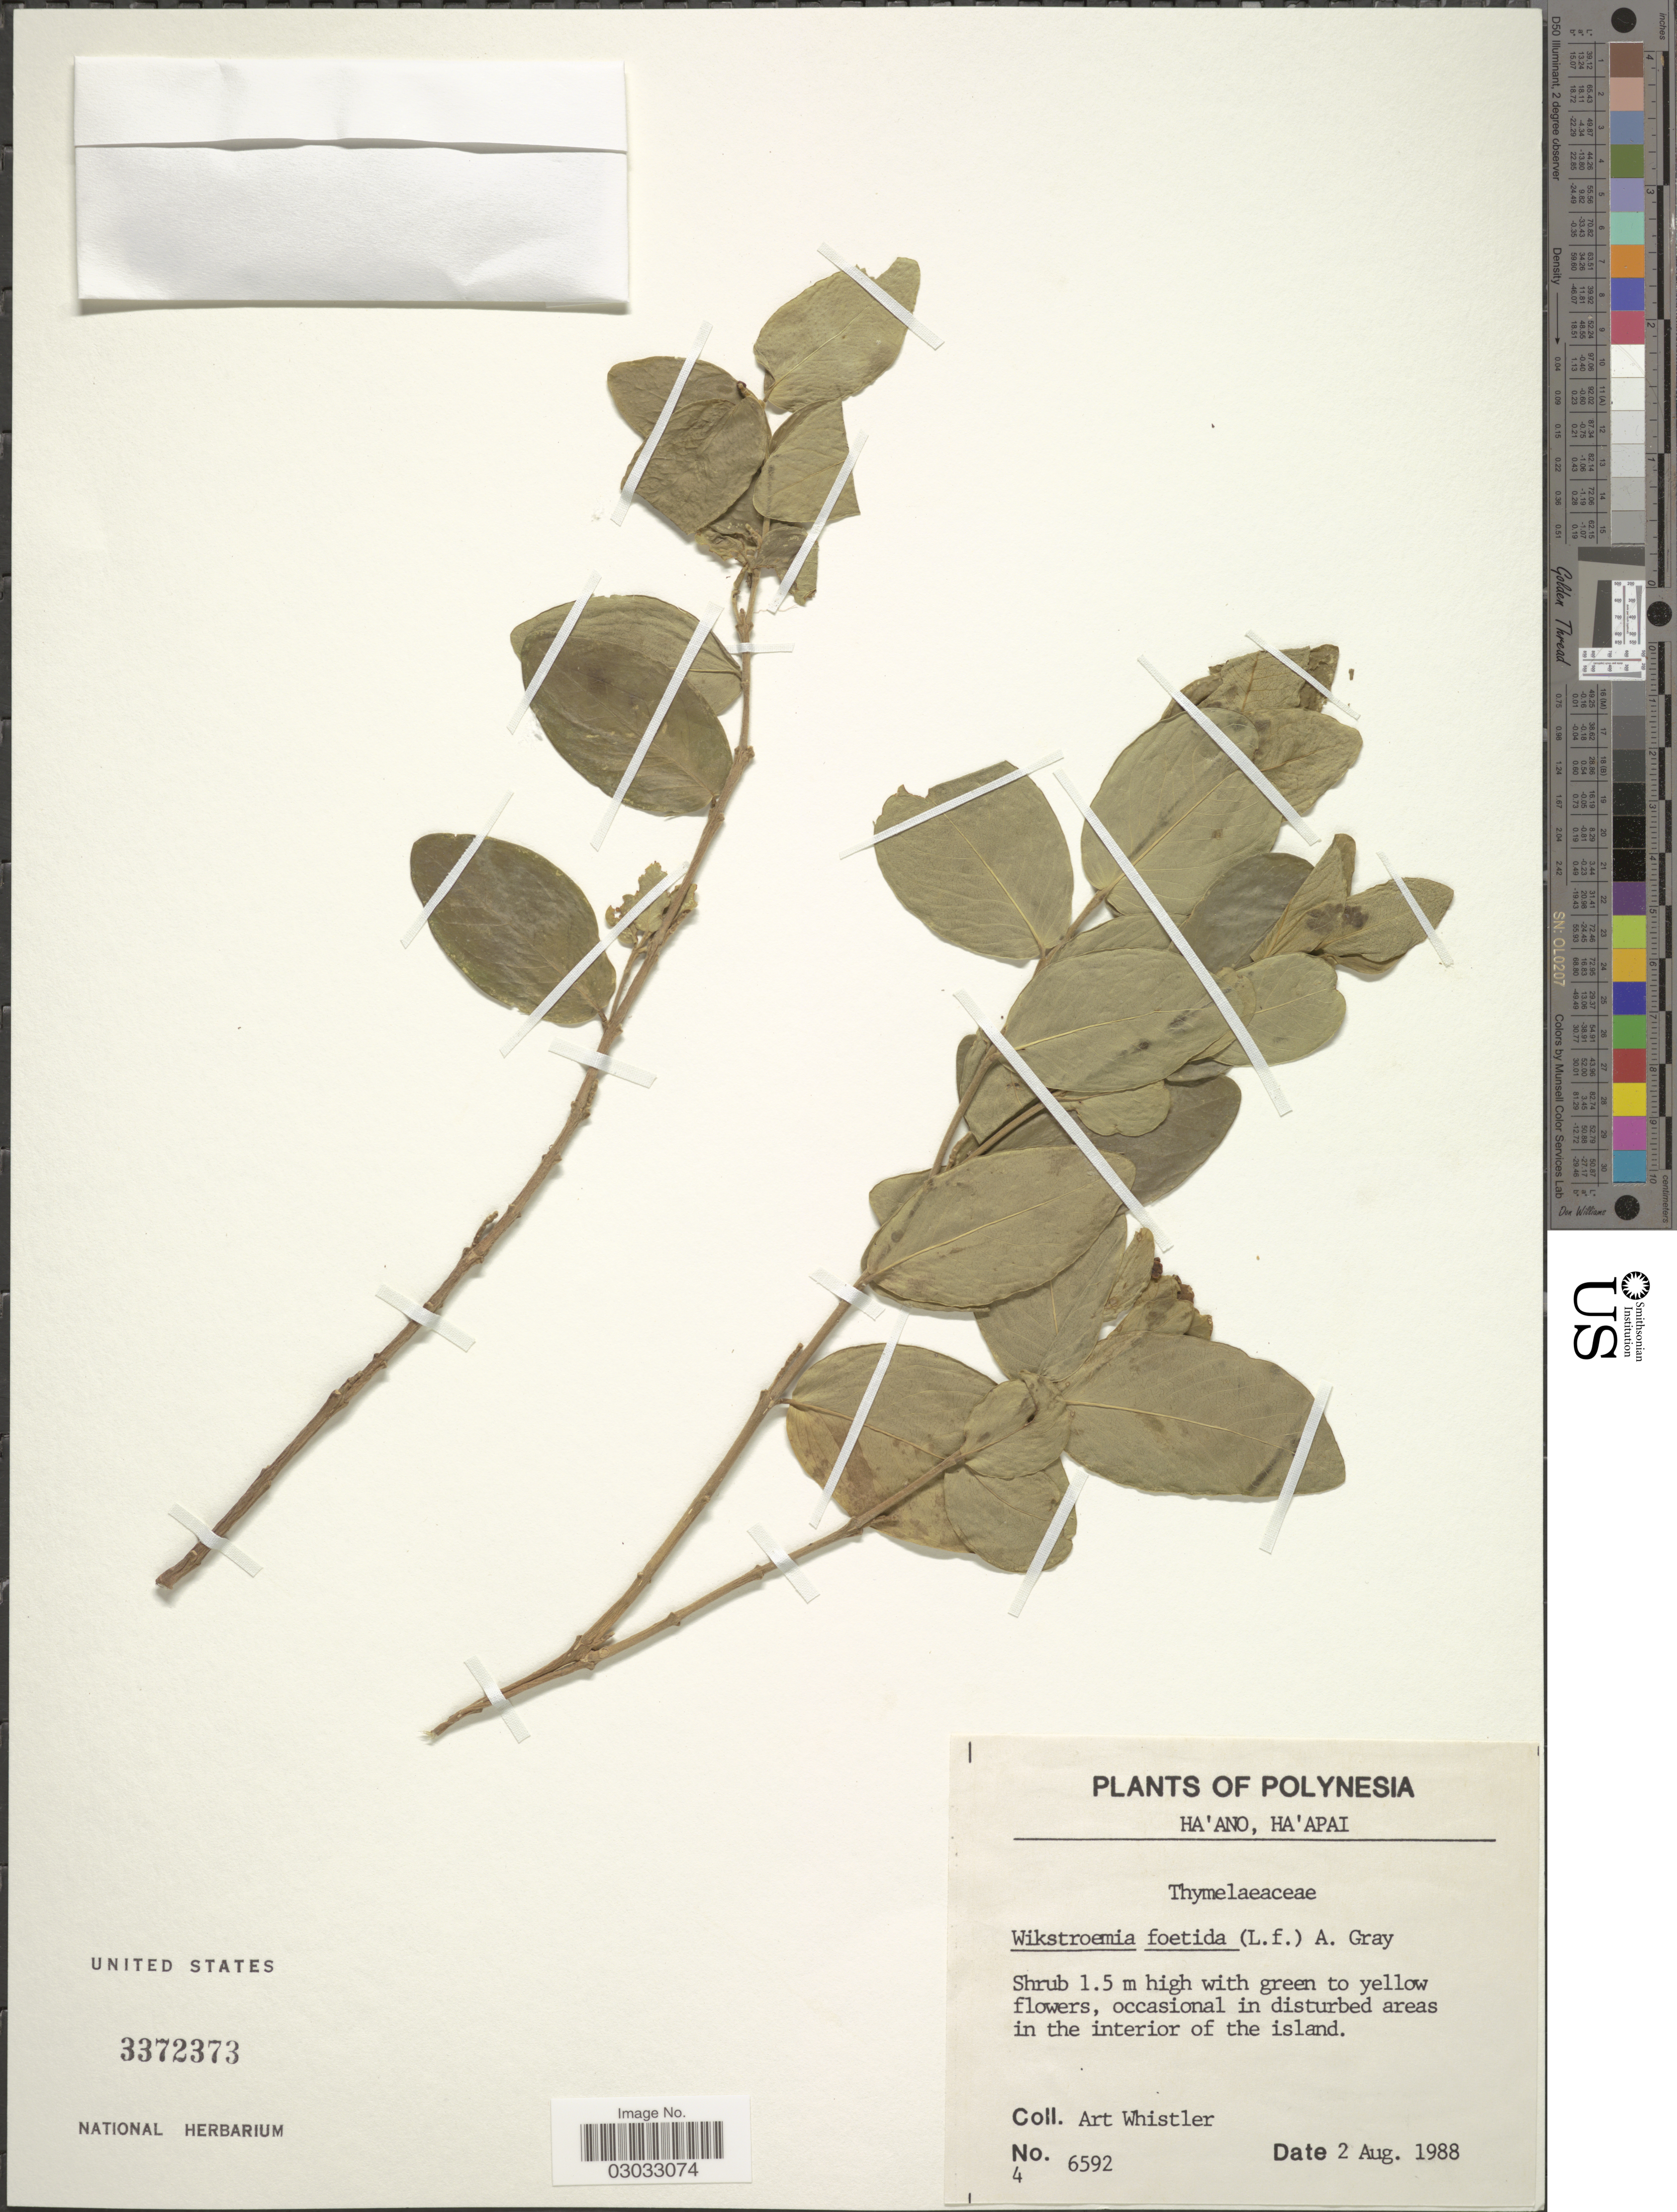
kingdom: Plantae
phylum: Tracheophyta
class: Magnoliopsida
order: Malvales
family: Thymelaeaceae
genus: Wikstroemia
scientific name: Wikstroemia coriacea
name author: Seem.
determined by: Wagner, W. L., (BOT), Smithsonian Institution - National Museum of Natural History (UNITED STATES)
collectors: A. Whistler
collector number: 6592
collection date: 1988-08-02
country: Tonga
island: Haano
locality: Polynesia, Ha'ano, Ha'apai.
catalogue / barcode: US 3372373